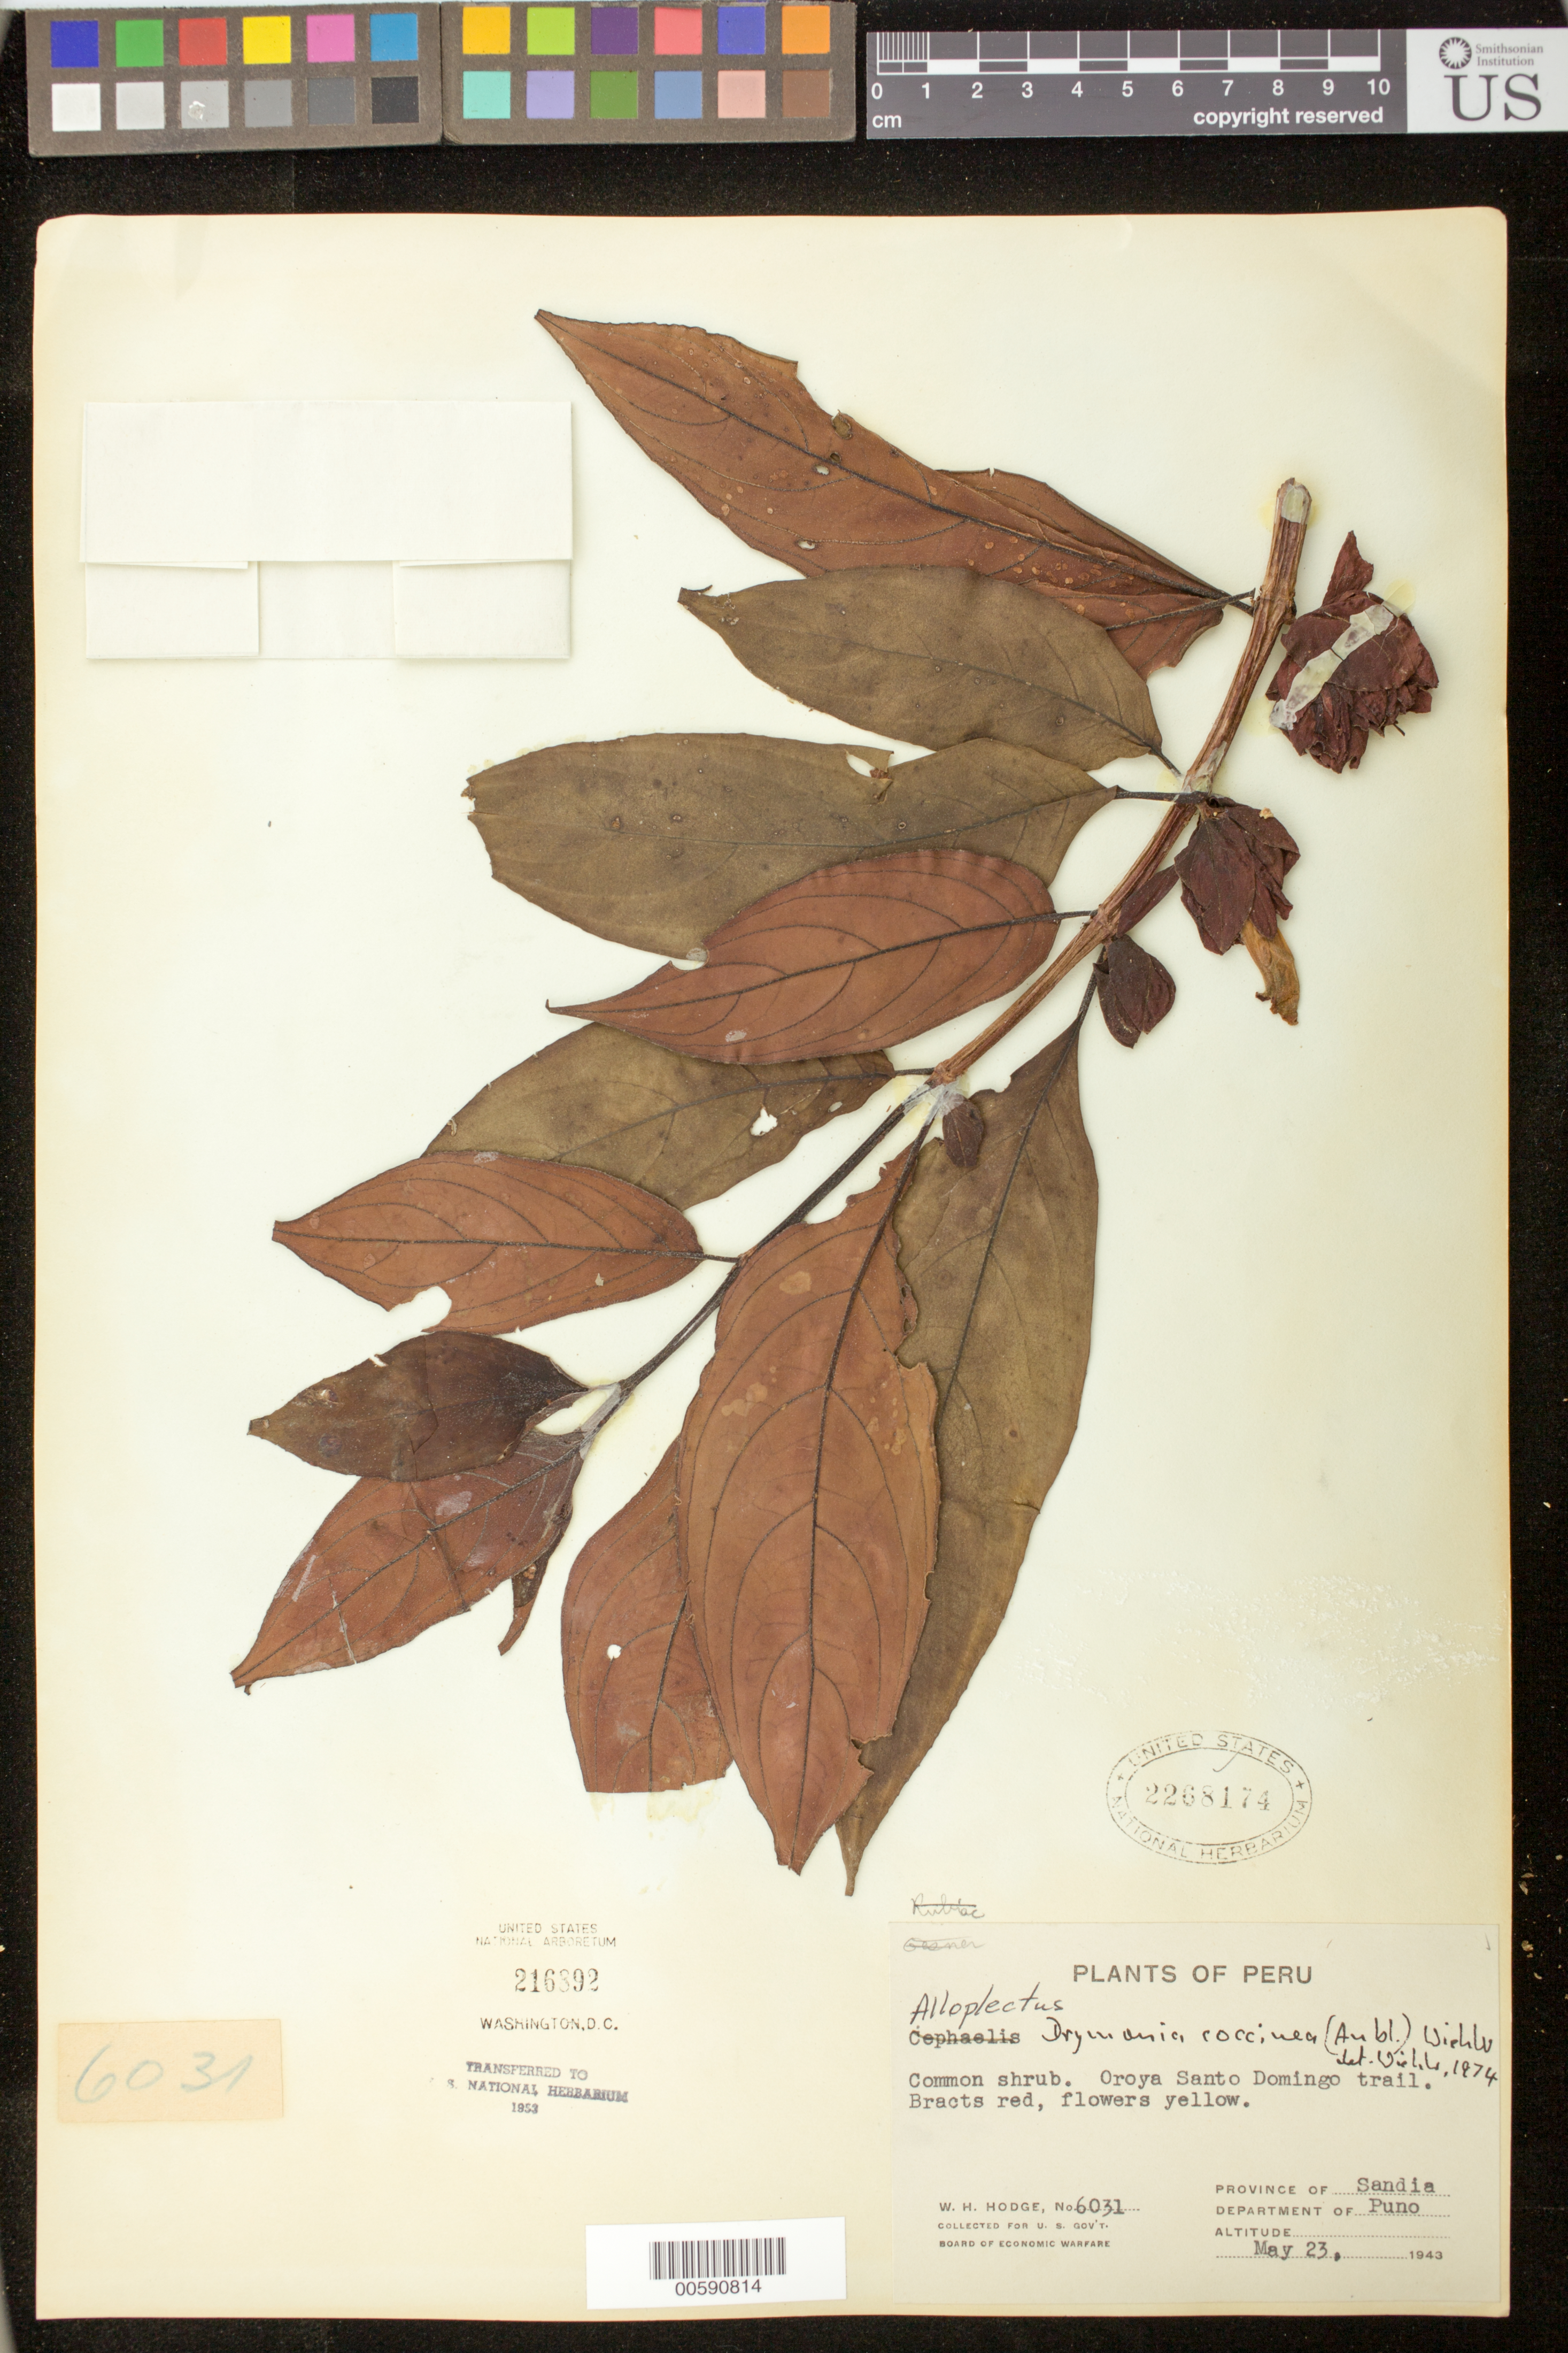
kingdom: Plantae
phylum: Tracheophyta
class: Magnoliopsida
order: Lamiales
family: Gesneriaceae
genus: Drymonia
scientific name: Drymonia coccinea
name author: (Aubl.) Wiehler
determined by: Clark, J. L., (SEL), The Marie Selby Botanical Garden (UNITED STATES)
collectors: W. Hodge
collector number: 6031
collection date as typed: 23 May 1943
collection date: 1943-05-23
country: Peru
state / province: Puno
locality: Prov. Sandia; Oroya Santo Domingo trail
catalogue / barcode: US 2268174